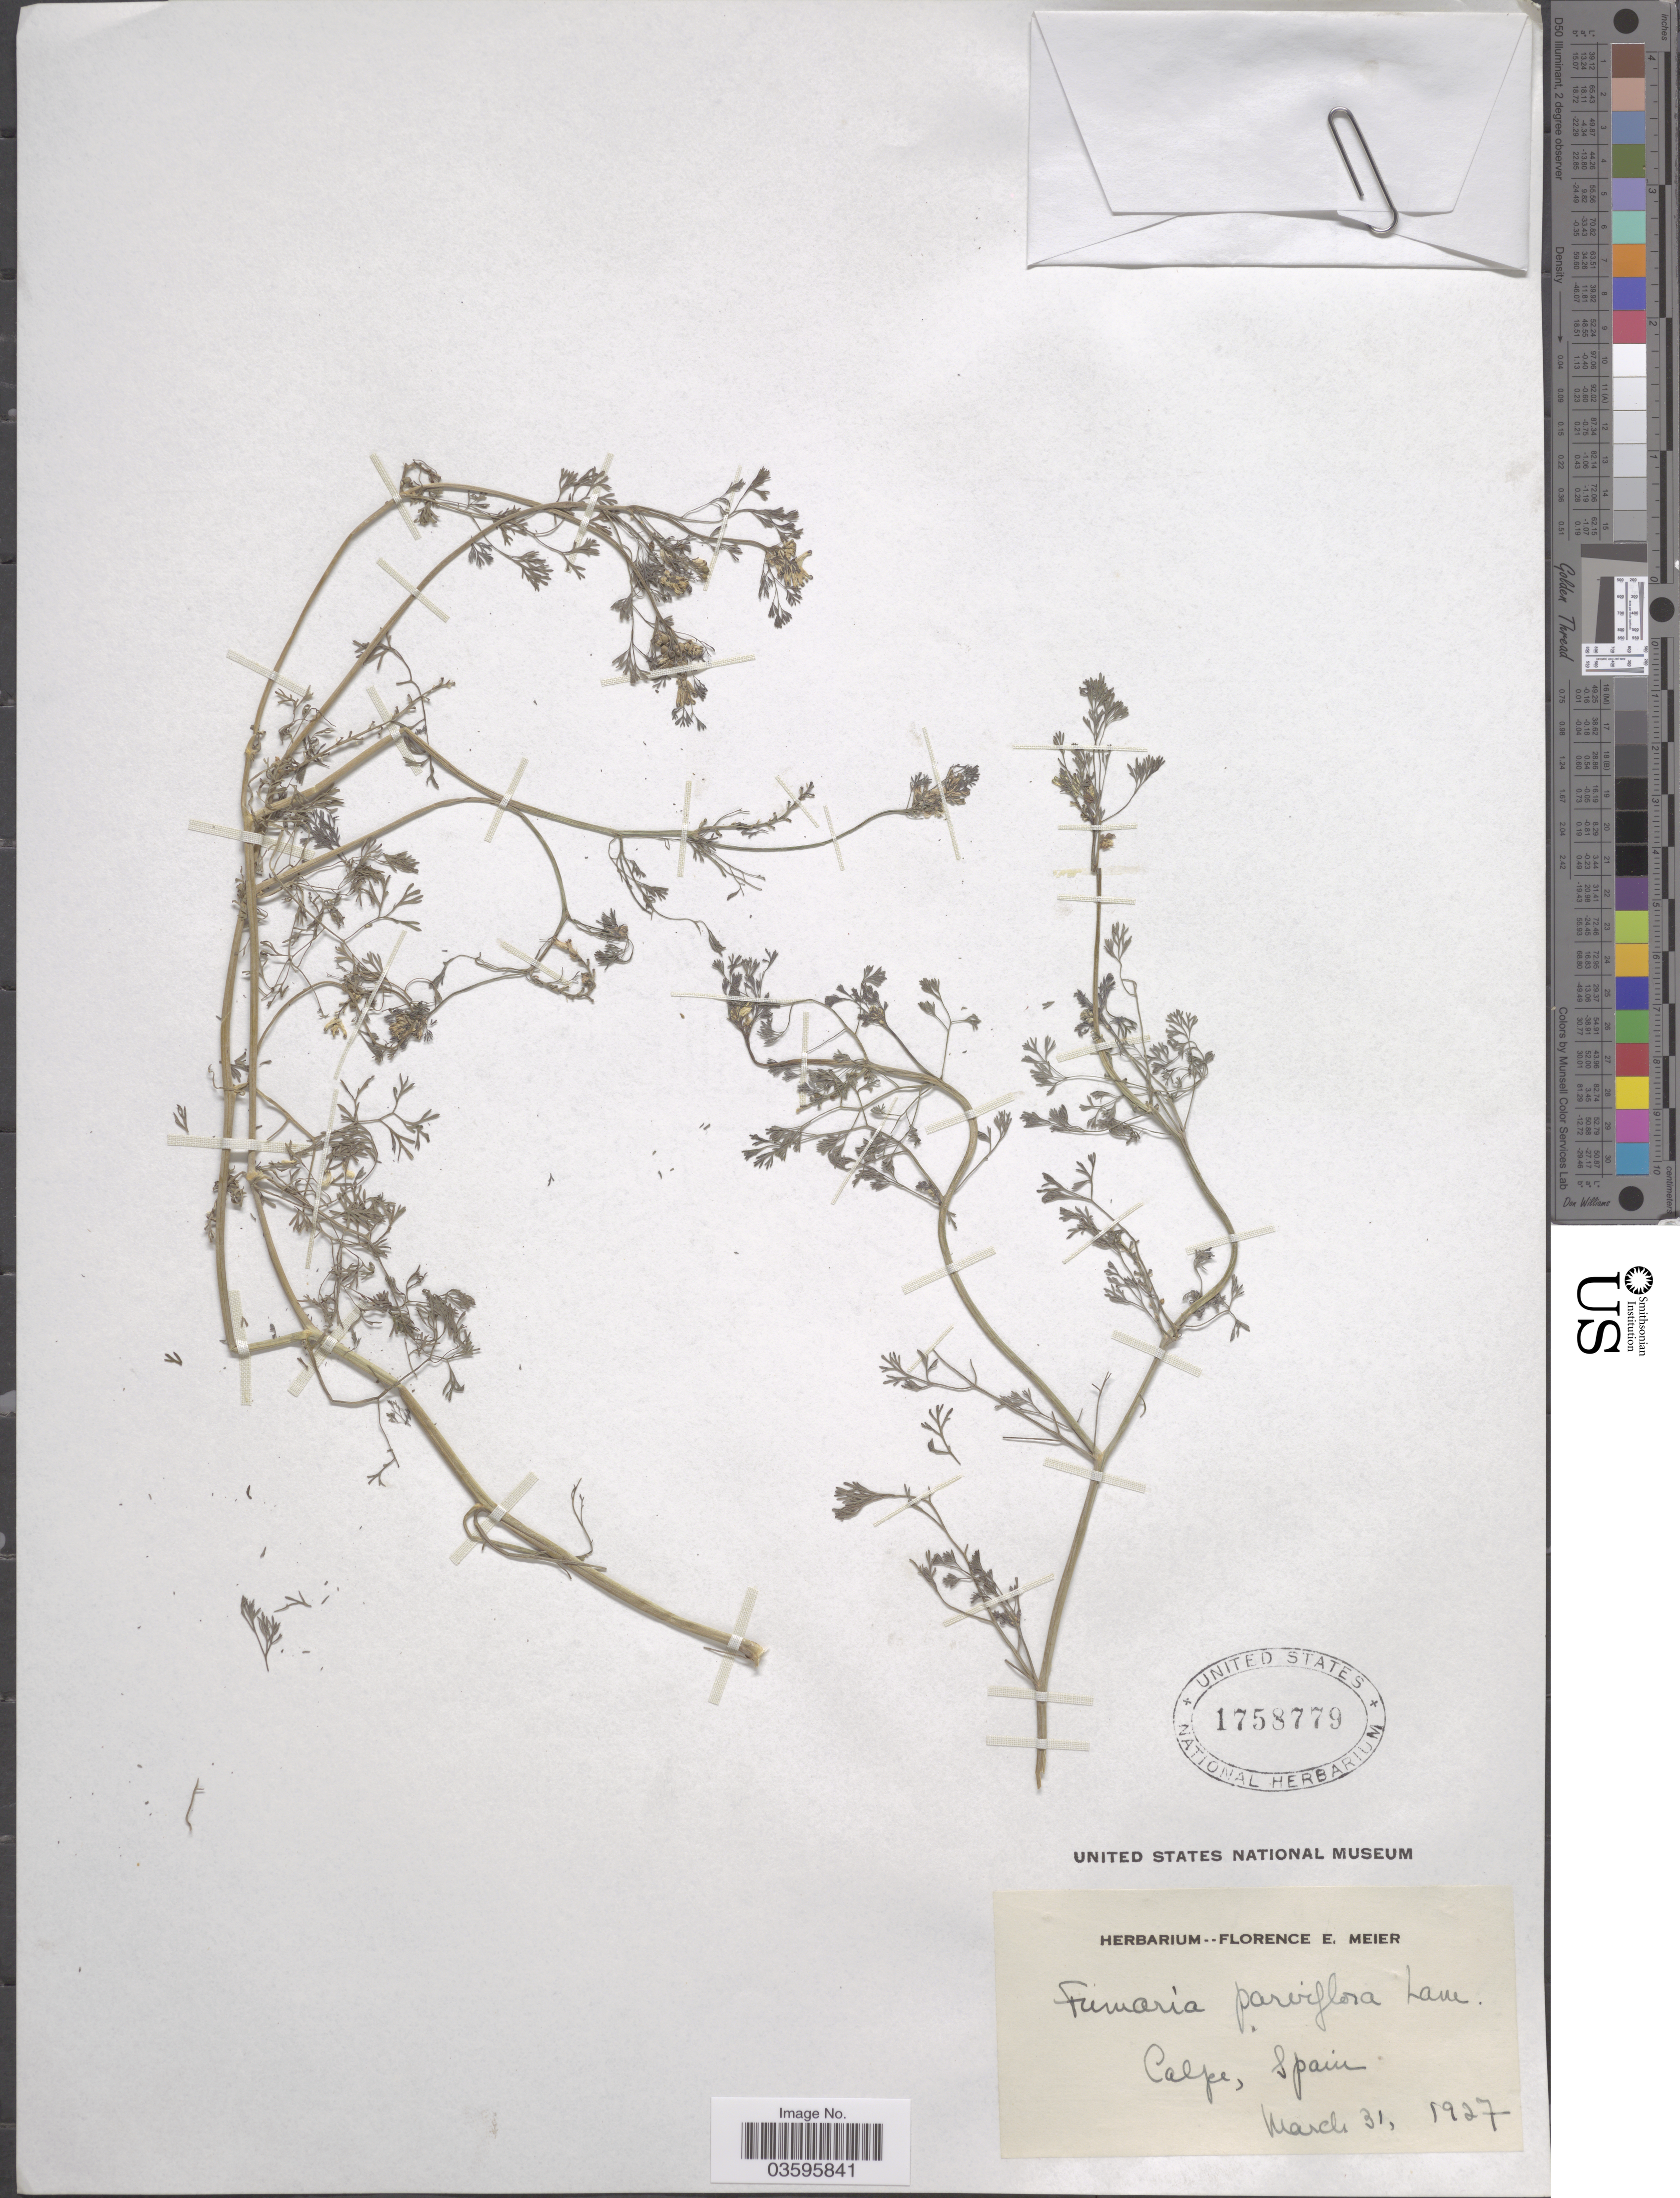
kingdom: Plantae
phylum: Tracheophyta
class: Magnoliopsida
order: Ranunculales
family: Papaveraceae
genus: Fumaria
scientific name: Fumaria parviflora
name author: Lam.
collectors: ex herb. Florence E. Meier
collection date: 1927-03-31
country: Spain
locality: Calpe.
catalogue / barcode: US 1758779